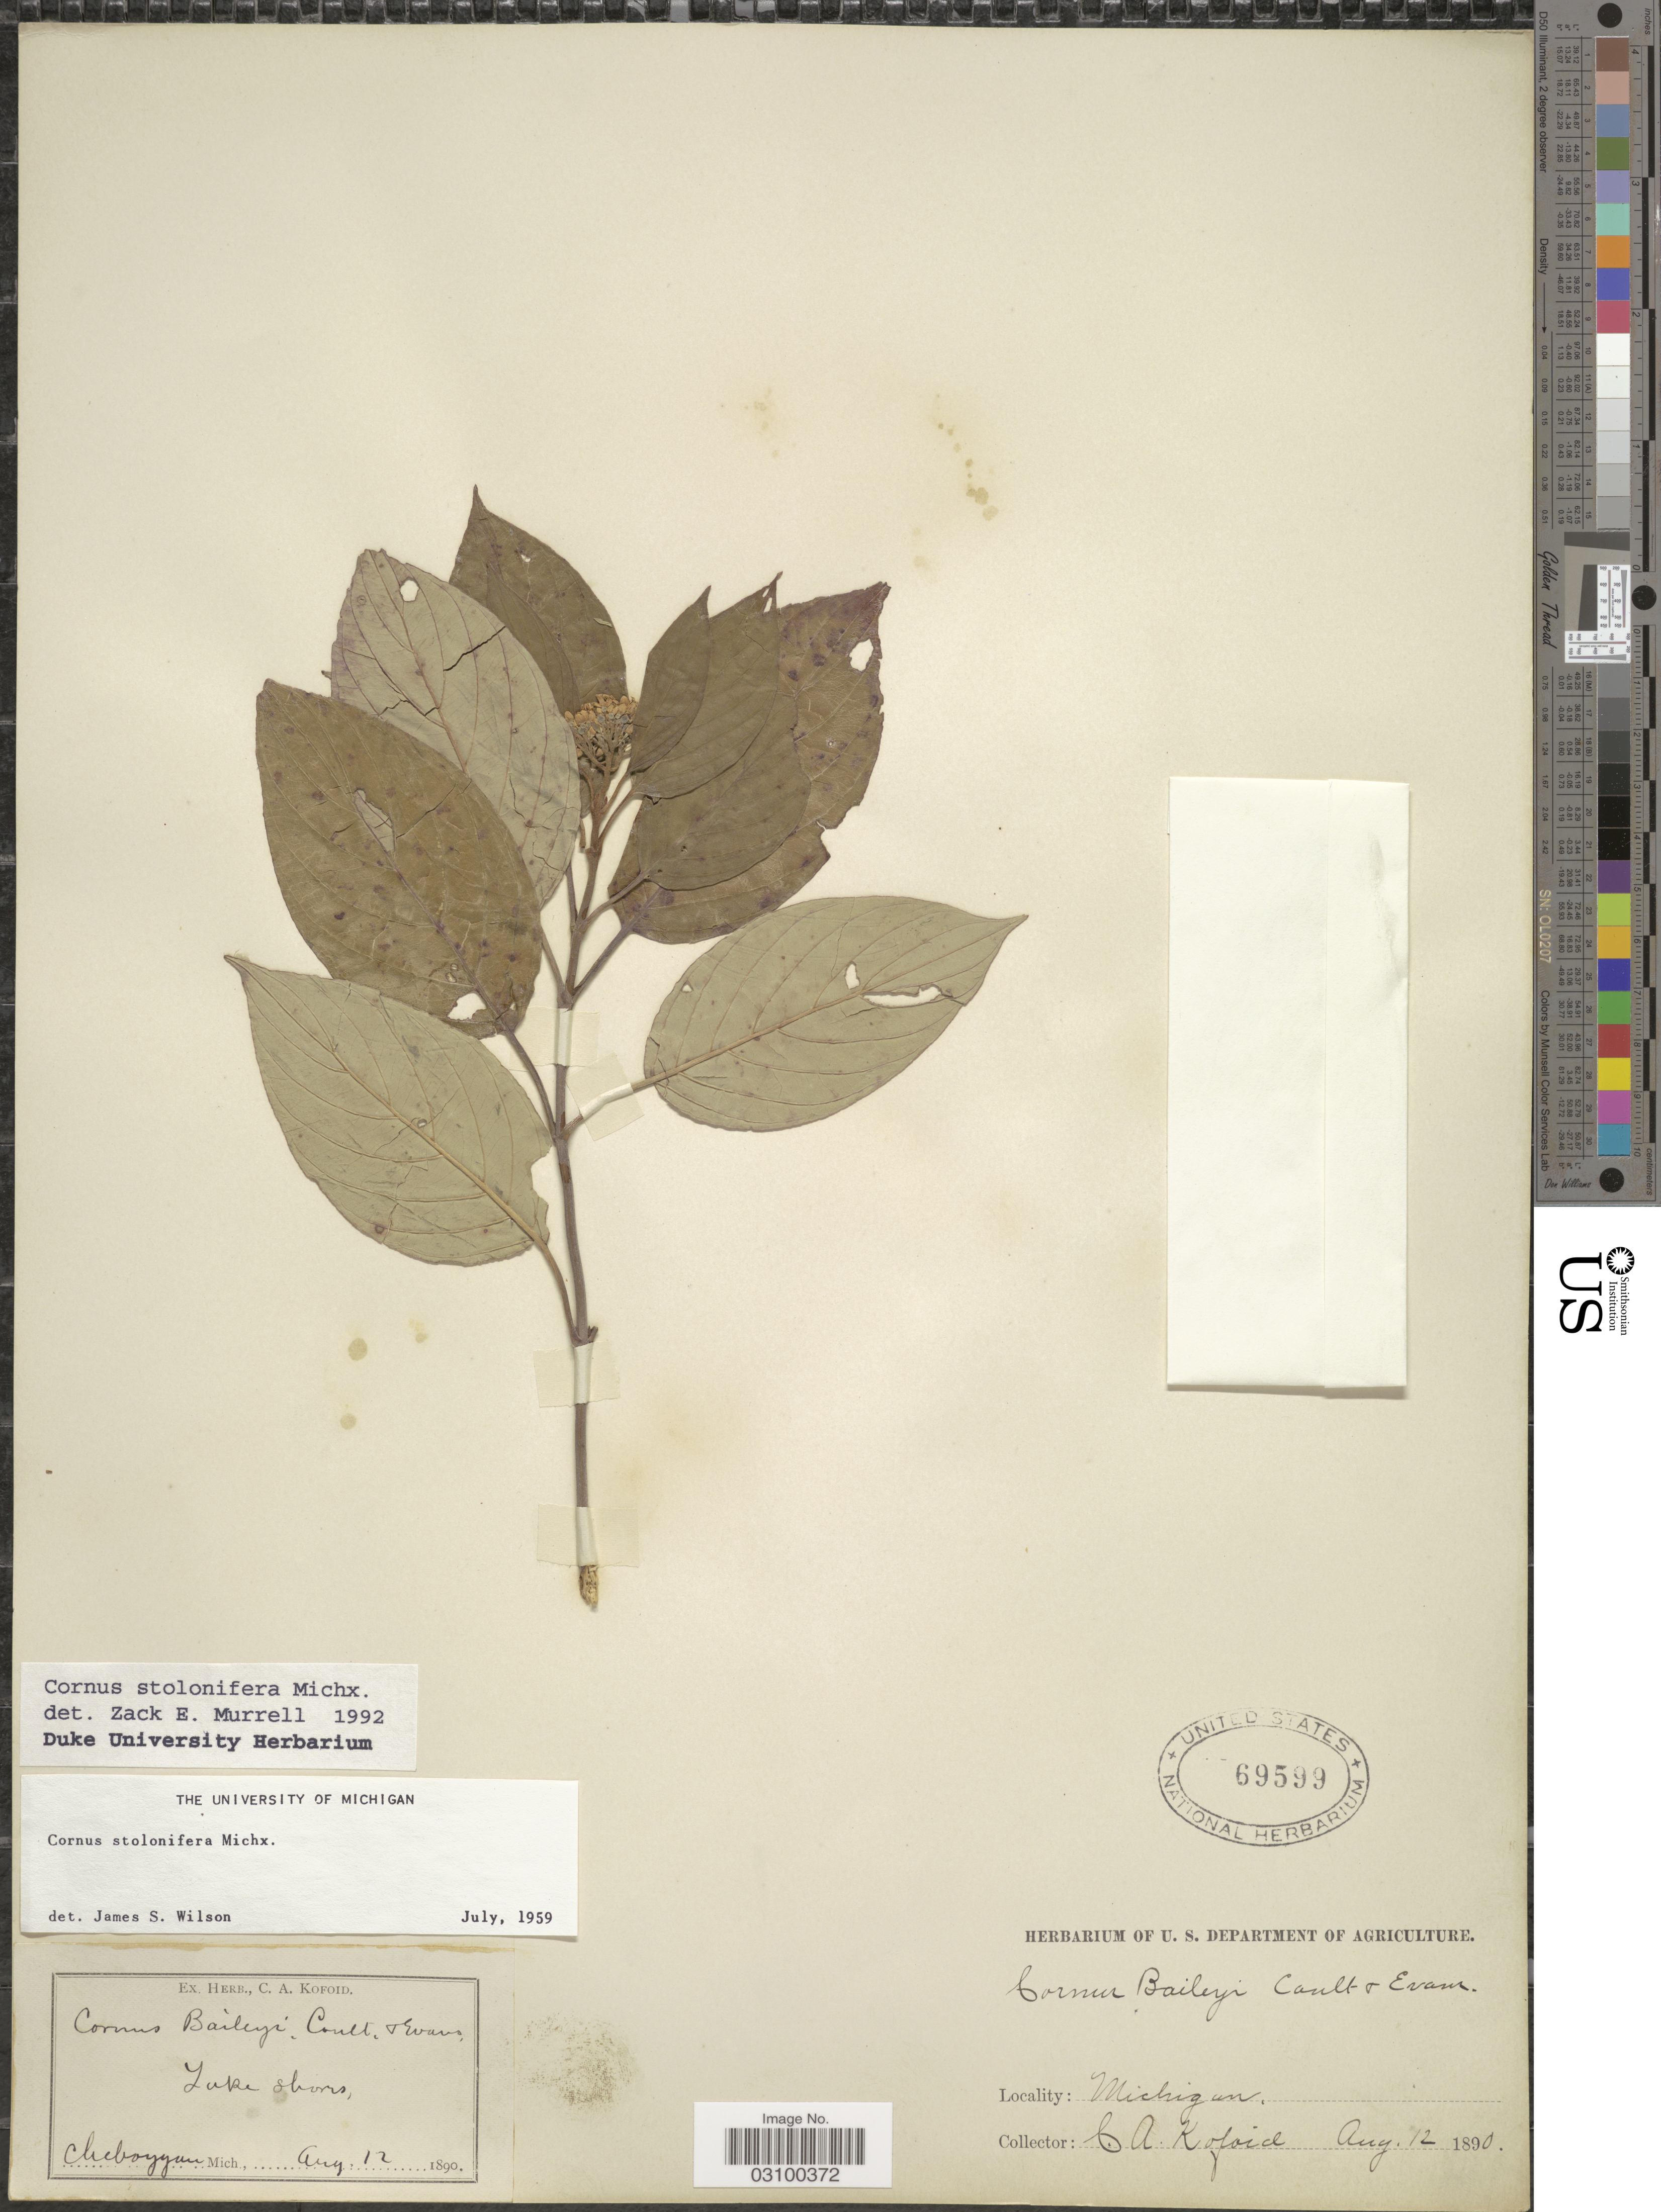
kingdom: Plantae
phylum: Tracheophyta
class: Magnoliopsida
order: Cornales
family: Cornaceae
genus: Cornus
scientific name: Cornus sericea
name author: L.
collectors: C. Kofoid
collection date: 1890-08-12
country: United States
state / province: Michigan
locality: Lake Shores. Cheboygan Mich.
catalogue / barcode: US 69599